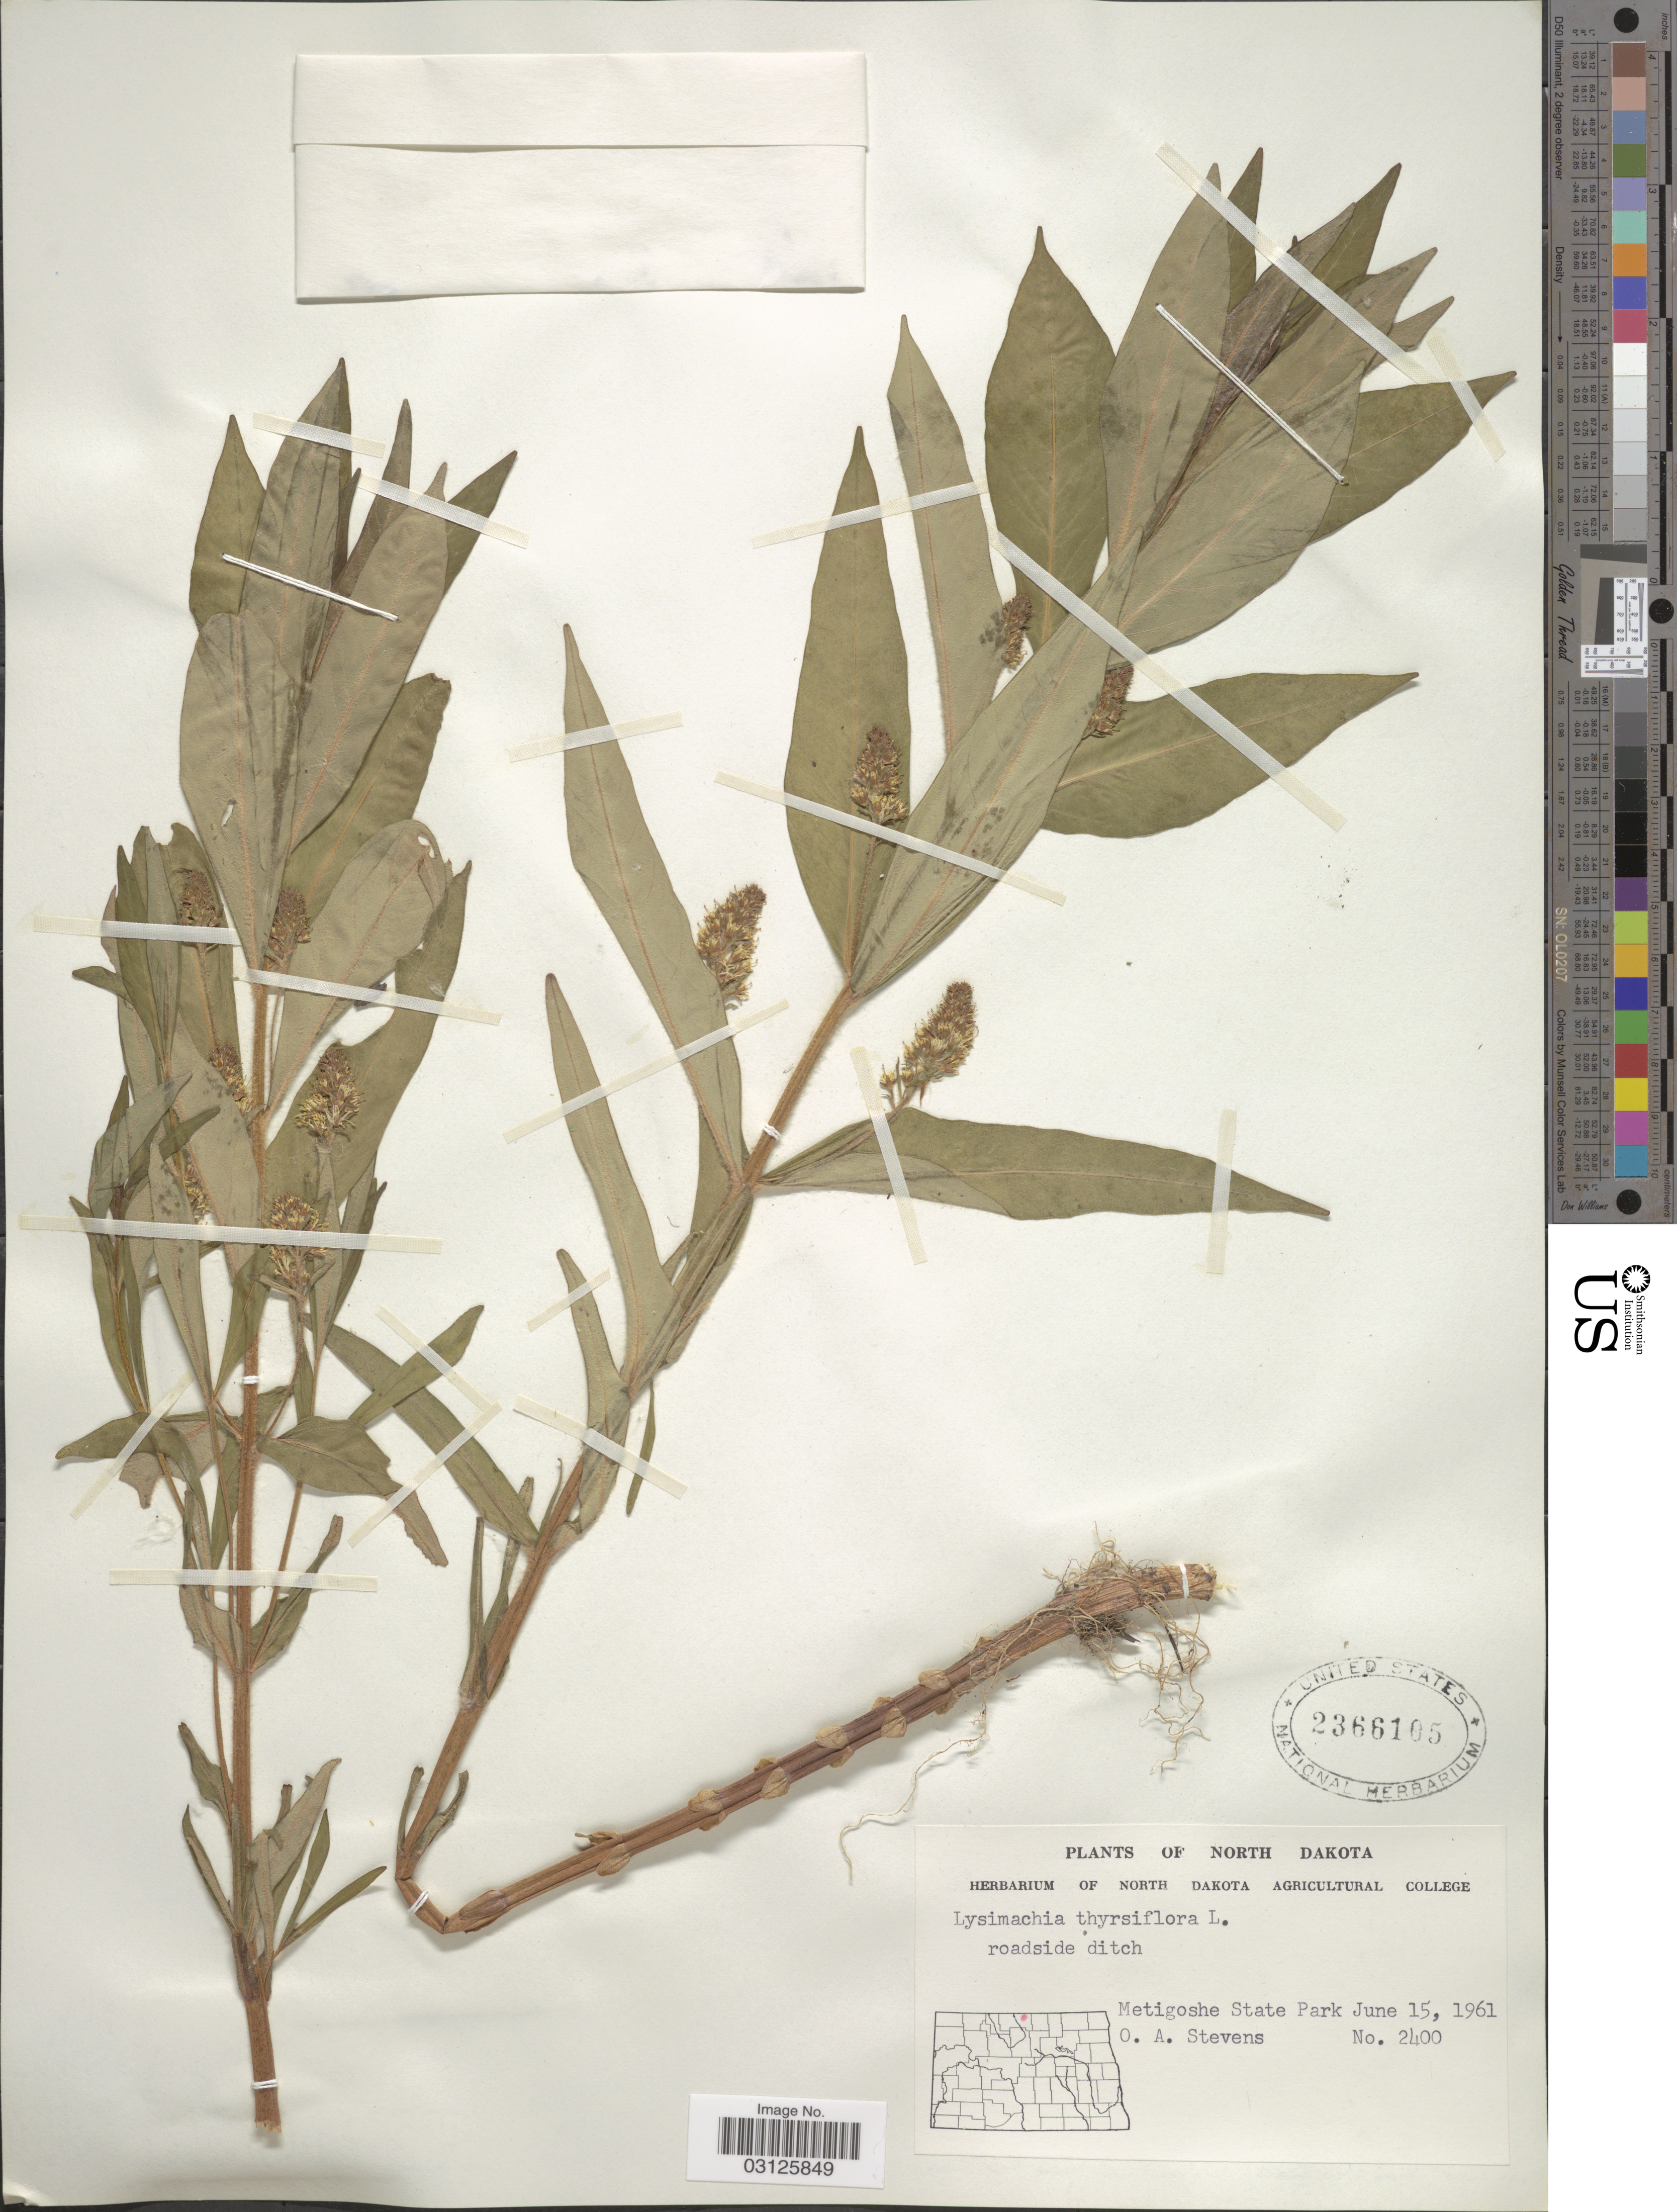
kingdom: Plantae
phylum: Tracheophyta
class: Magnoliopsida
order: Ericales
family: Primulaceae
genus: Lysimachia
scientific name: Lysimachia thyrsiflora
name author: L.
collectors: O. A. Stevens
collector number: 2400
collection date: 1961-06-15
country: United States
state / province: North Dakota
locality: Metigoshe State Park.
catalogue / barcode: US 2366105